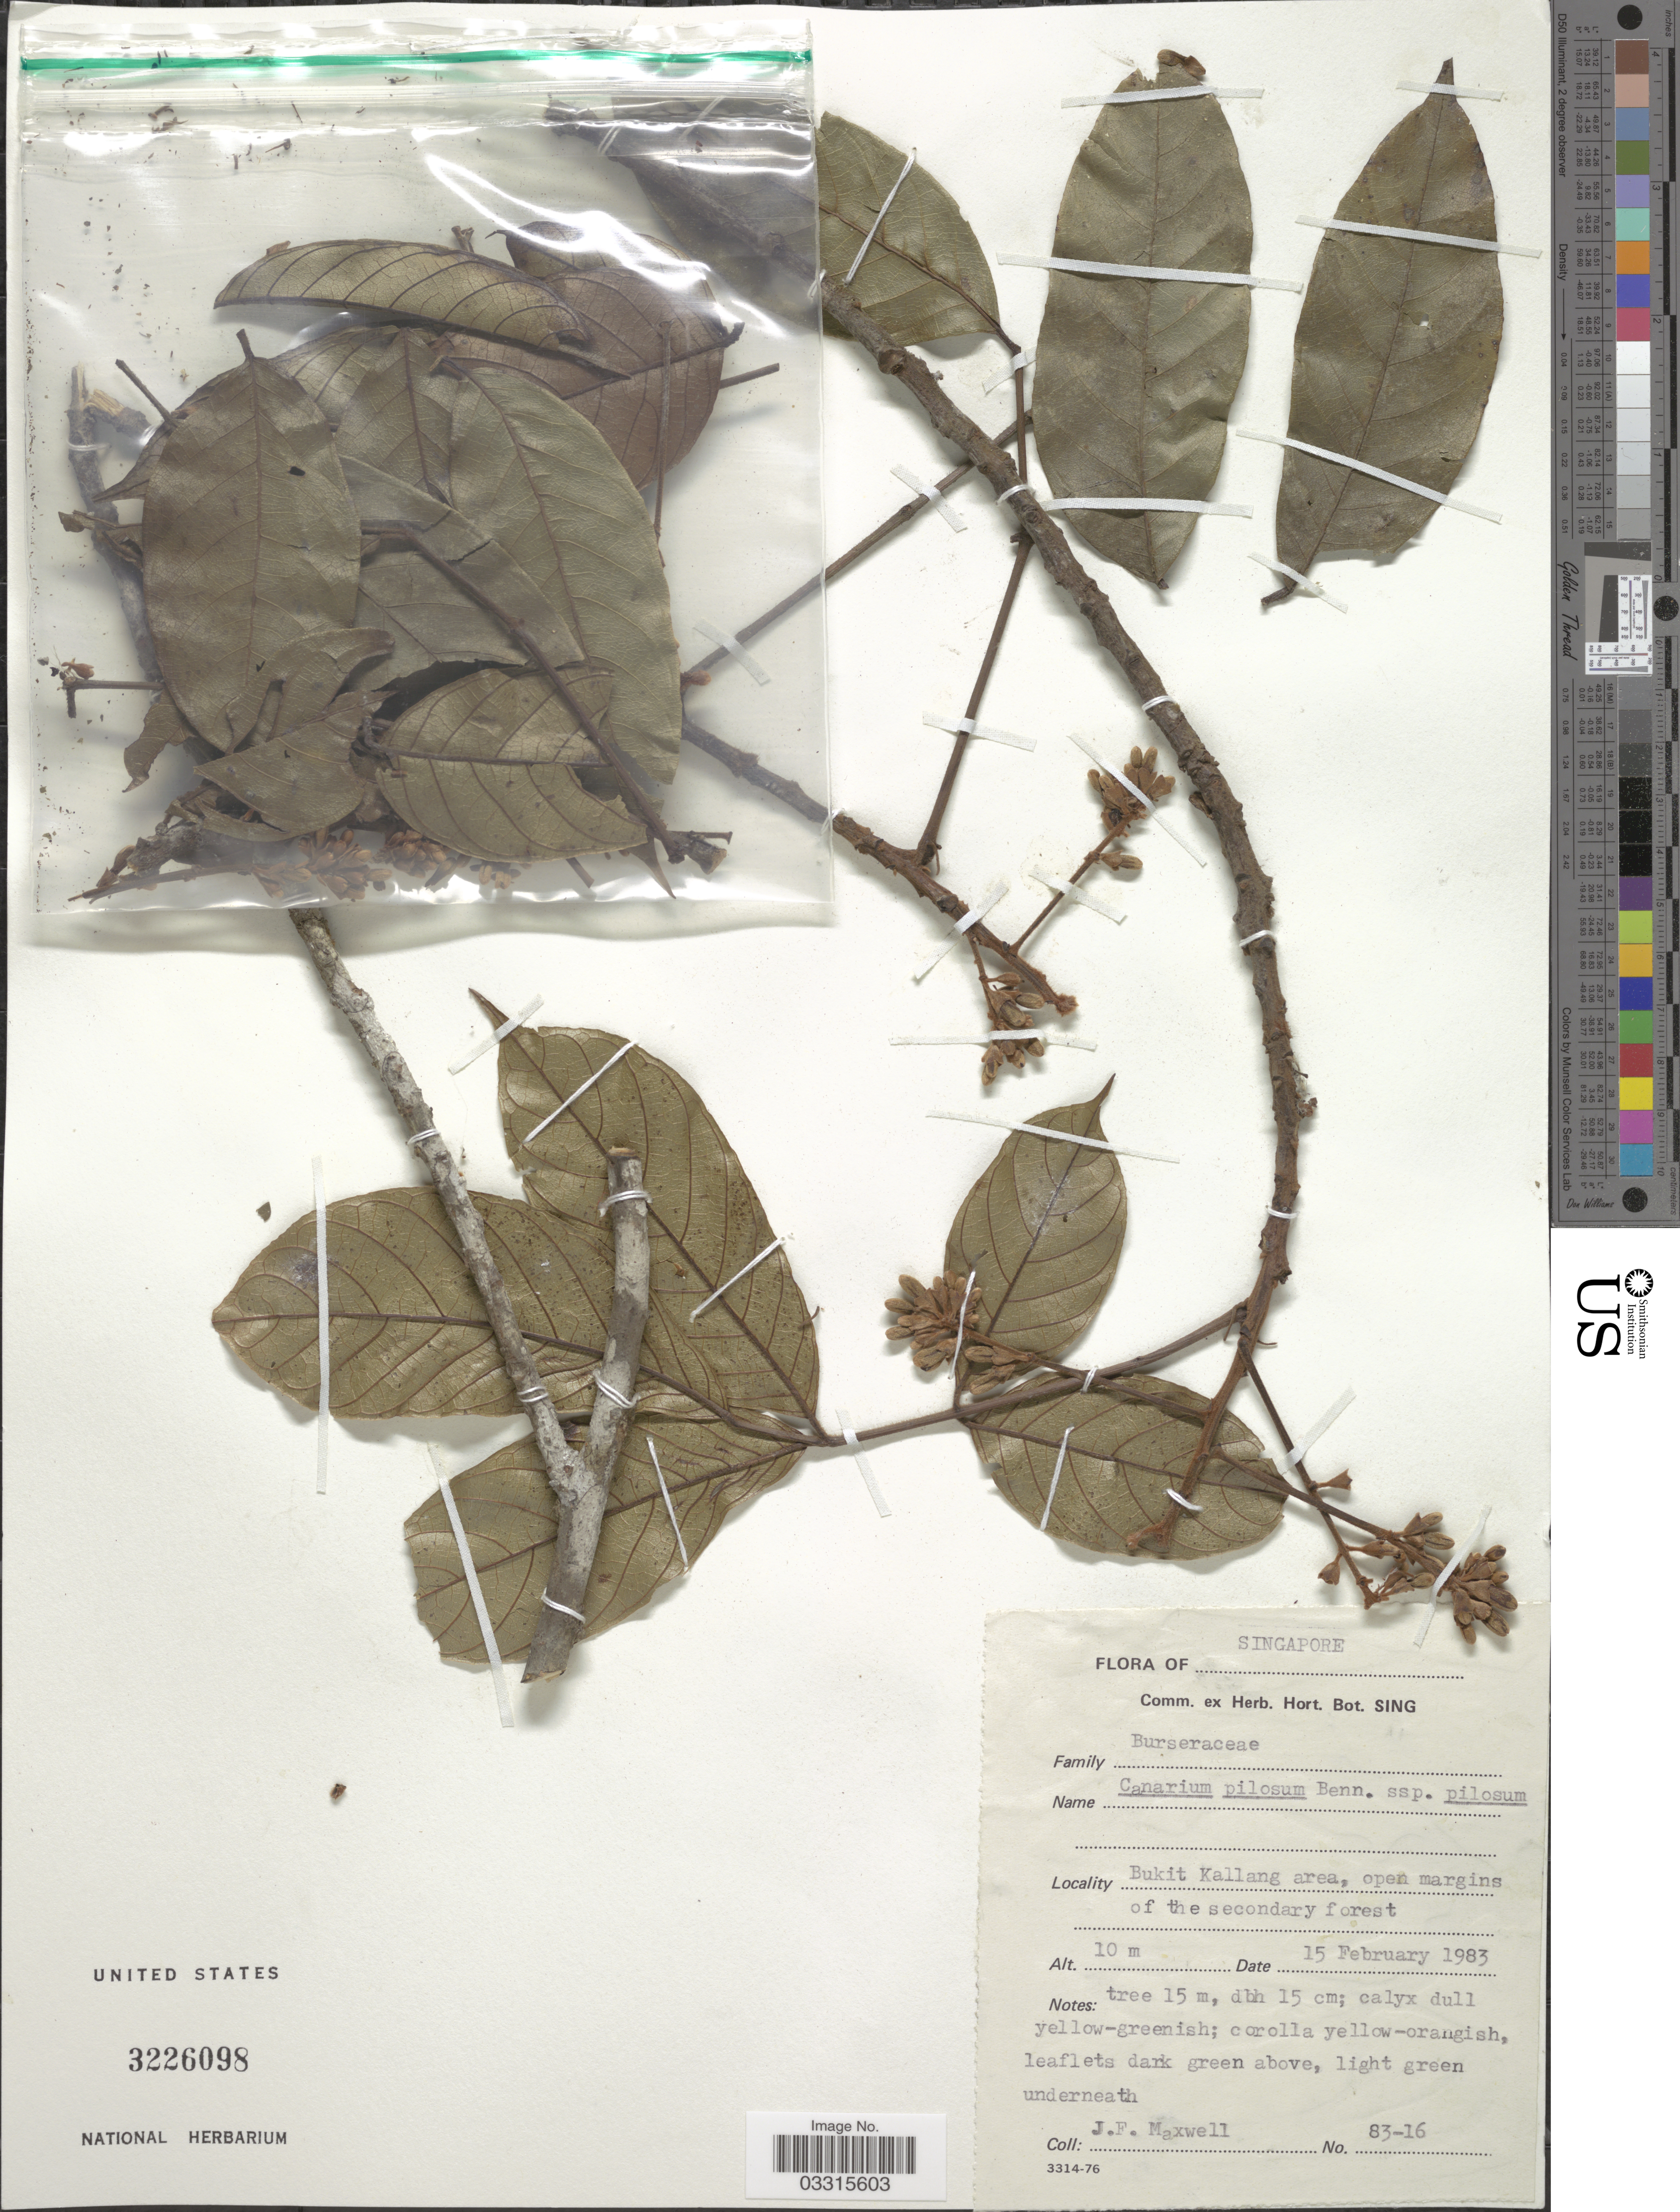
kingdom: Plantae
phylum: Tracheophyta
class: Magnoliopsida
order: Sapindales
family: Burseraceae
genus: Canarium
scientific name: Canarium pilosum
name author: A.W. Benn.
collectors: J. Maxwell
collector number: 83-16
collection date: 1983-02-15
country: Singapore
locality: Bukit Kallang area.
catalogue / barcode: US 3226098